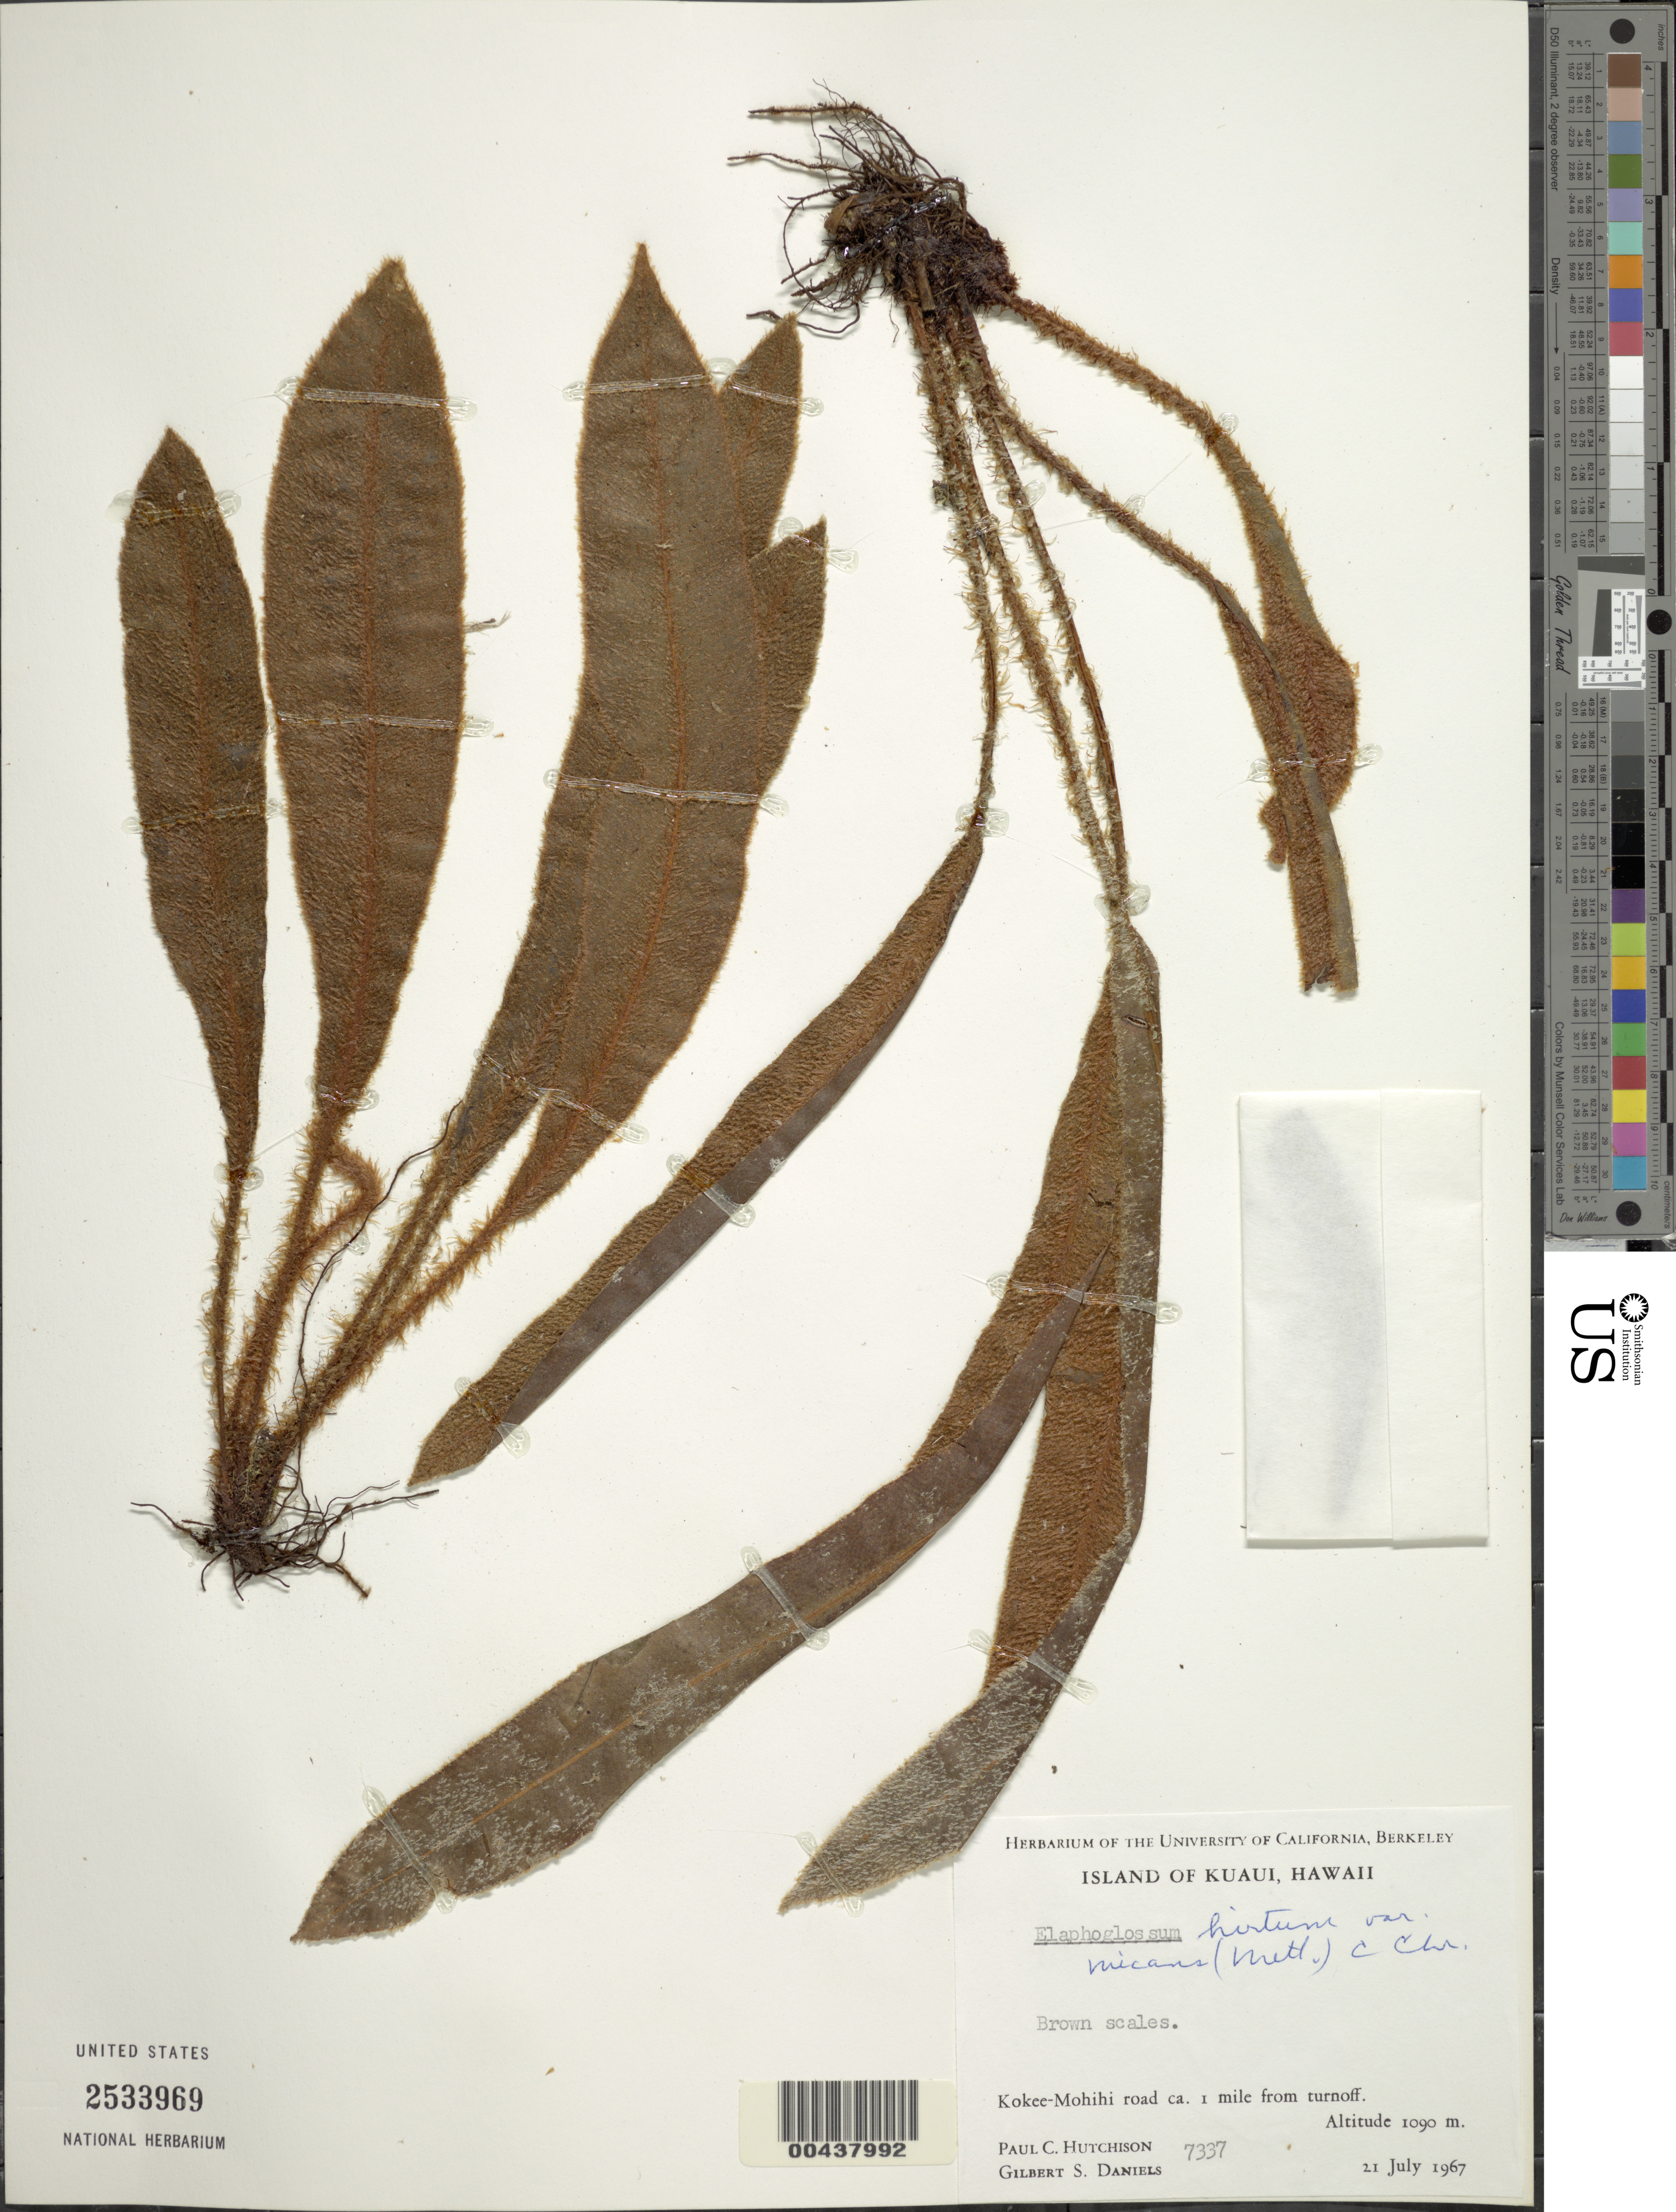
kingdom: Plantae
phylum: Tracheophyta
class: Polypodiopsida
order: Polypodiales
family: Dryopteridaceae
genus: Elaphoglossum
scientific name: Elaphoglossum hirtum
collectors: P. C. Hutchison & G. S. Daniels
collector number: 7337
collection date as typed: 21 Jul 1967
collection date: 1967-07-21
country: United States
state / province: Hawaii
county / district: Kauai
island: Kaua'i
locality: Kokee-Mohihi road ca. 1 mi from turnoff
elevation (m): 1090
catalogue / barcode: US 2533969